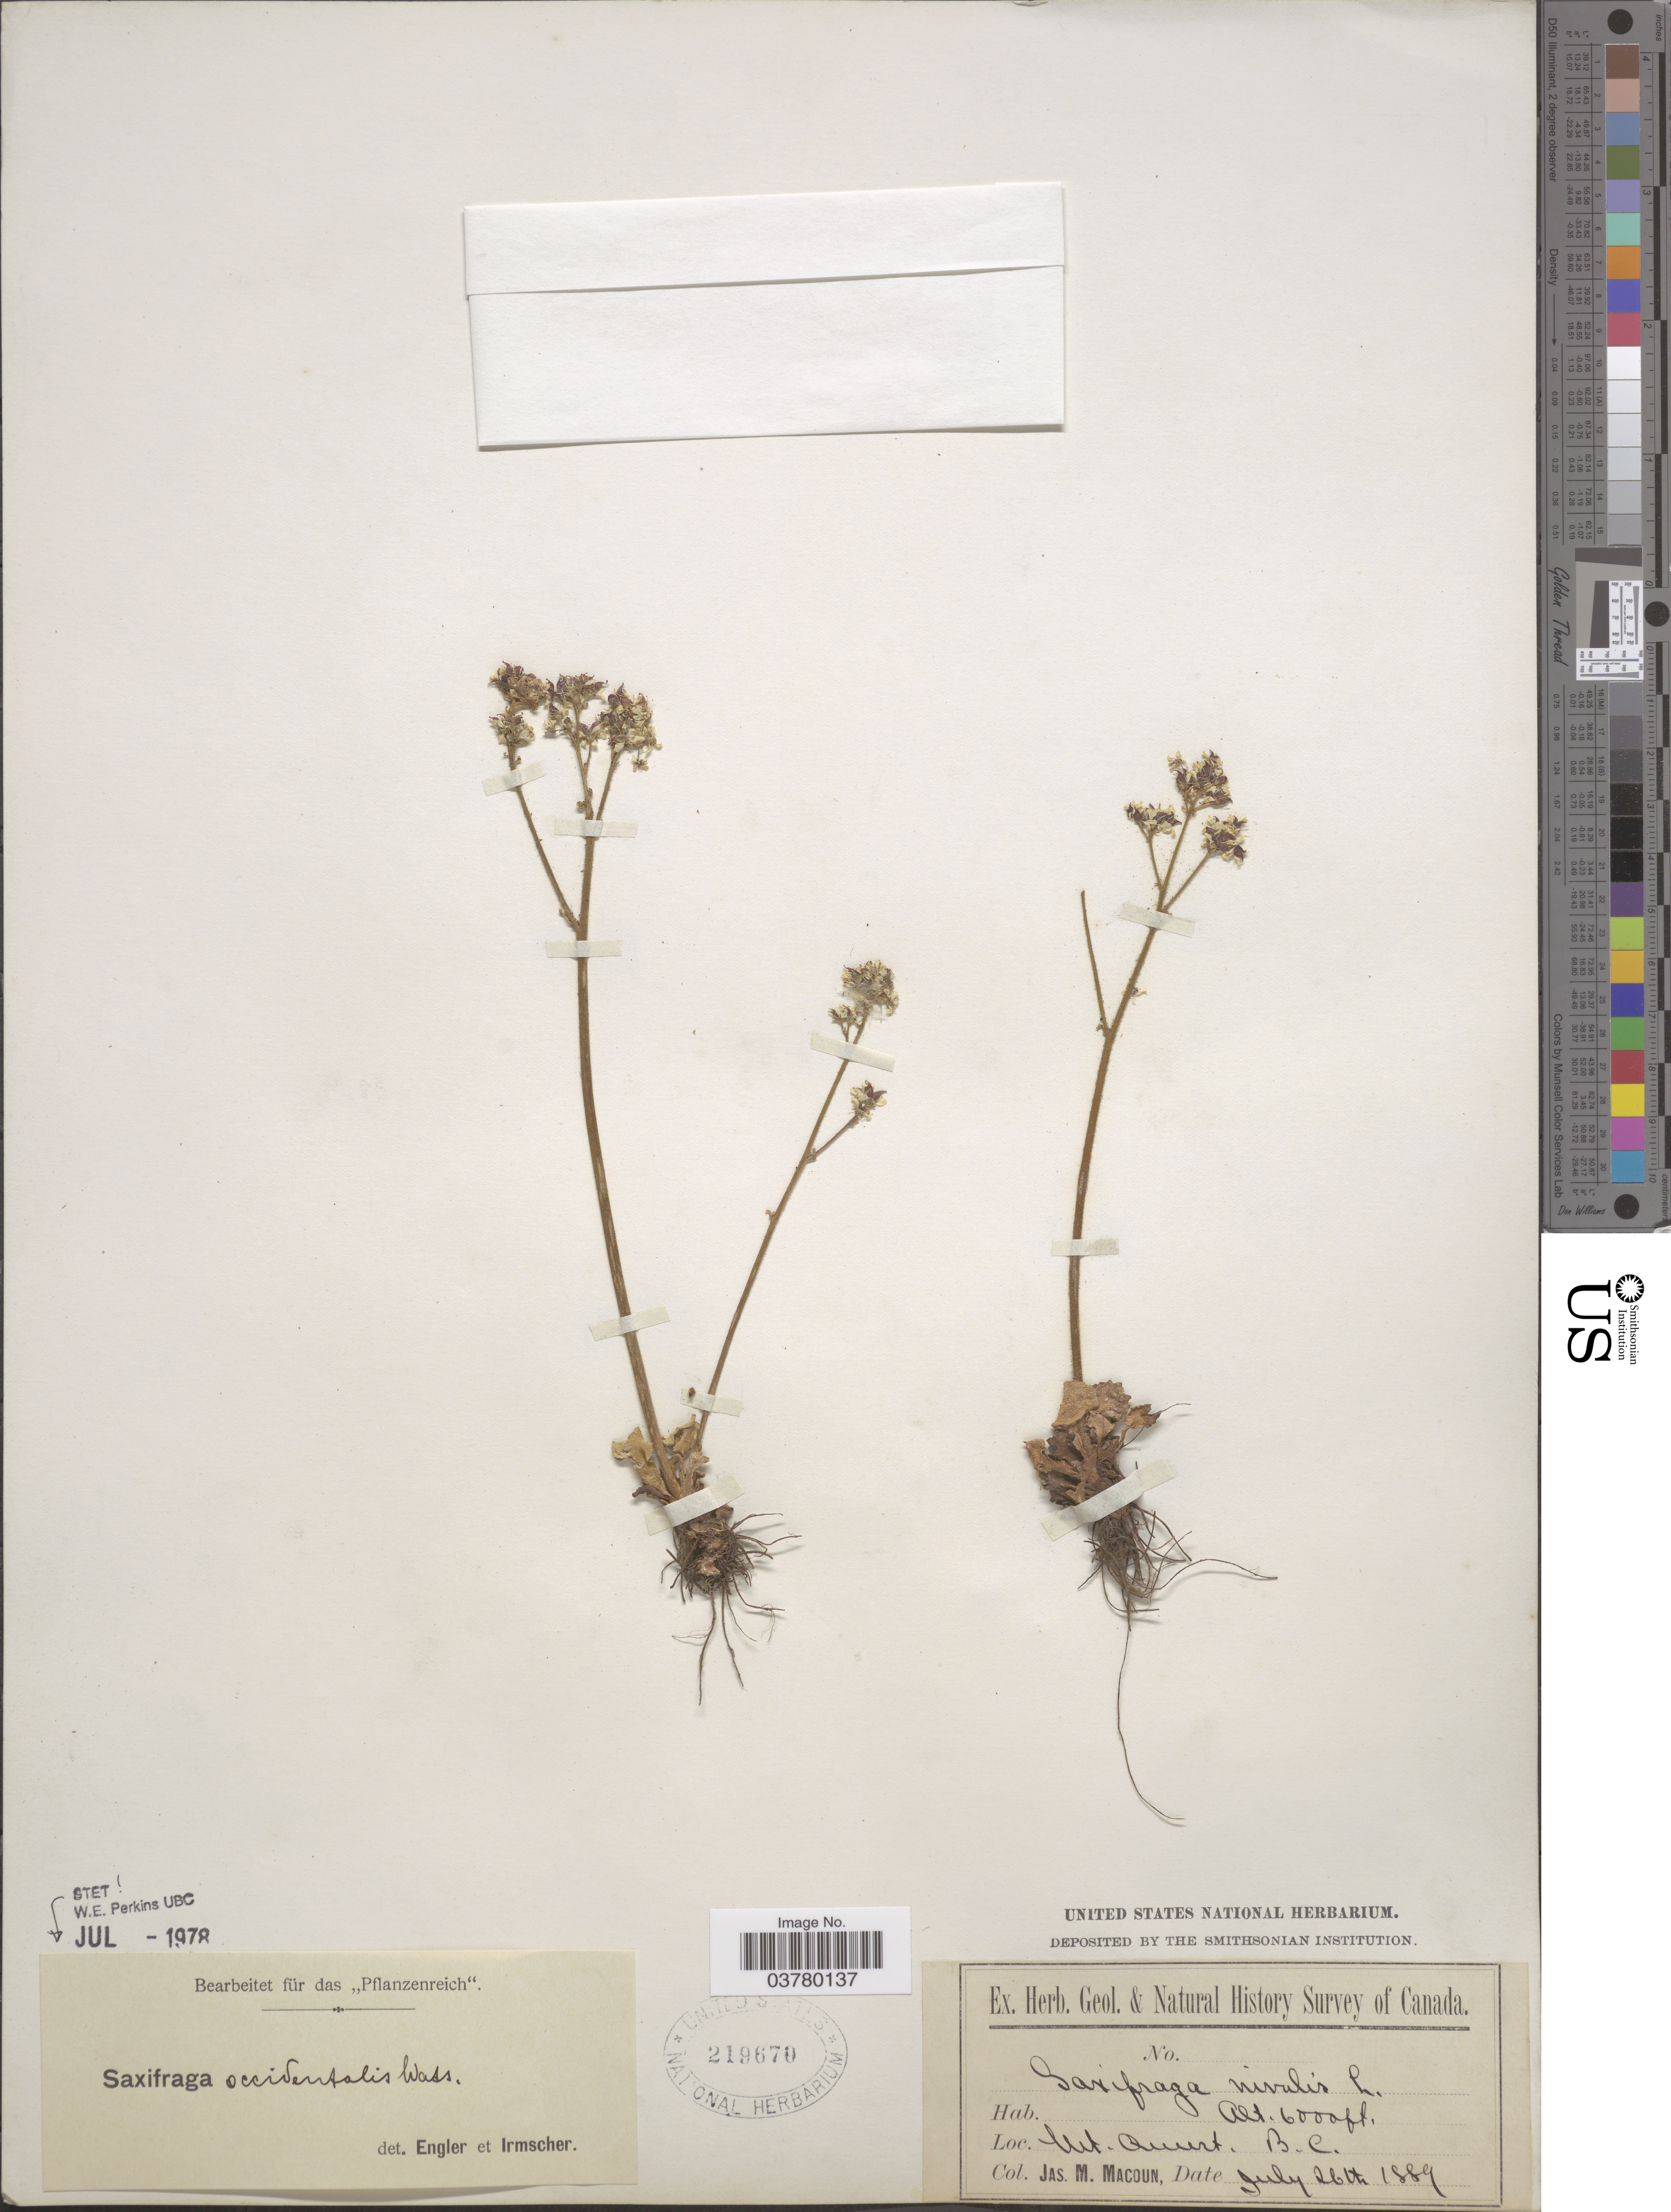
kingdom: Plantae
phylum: Tracheophyta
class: Magnoliopsida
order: Saxifragales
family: Saxifragaceae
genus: Micranthes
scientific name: Micranthes occidentalis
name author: (S. Watson) Small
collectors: J. M. Macoun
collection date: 1889-07-26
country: Canada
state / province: British Columbia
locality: Geol. & Natural History Survey of Canada. Mt. Amert.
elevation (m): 1829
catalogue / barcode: US 219670